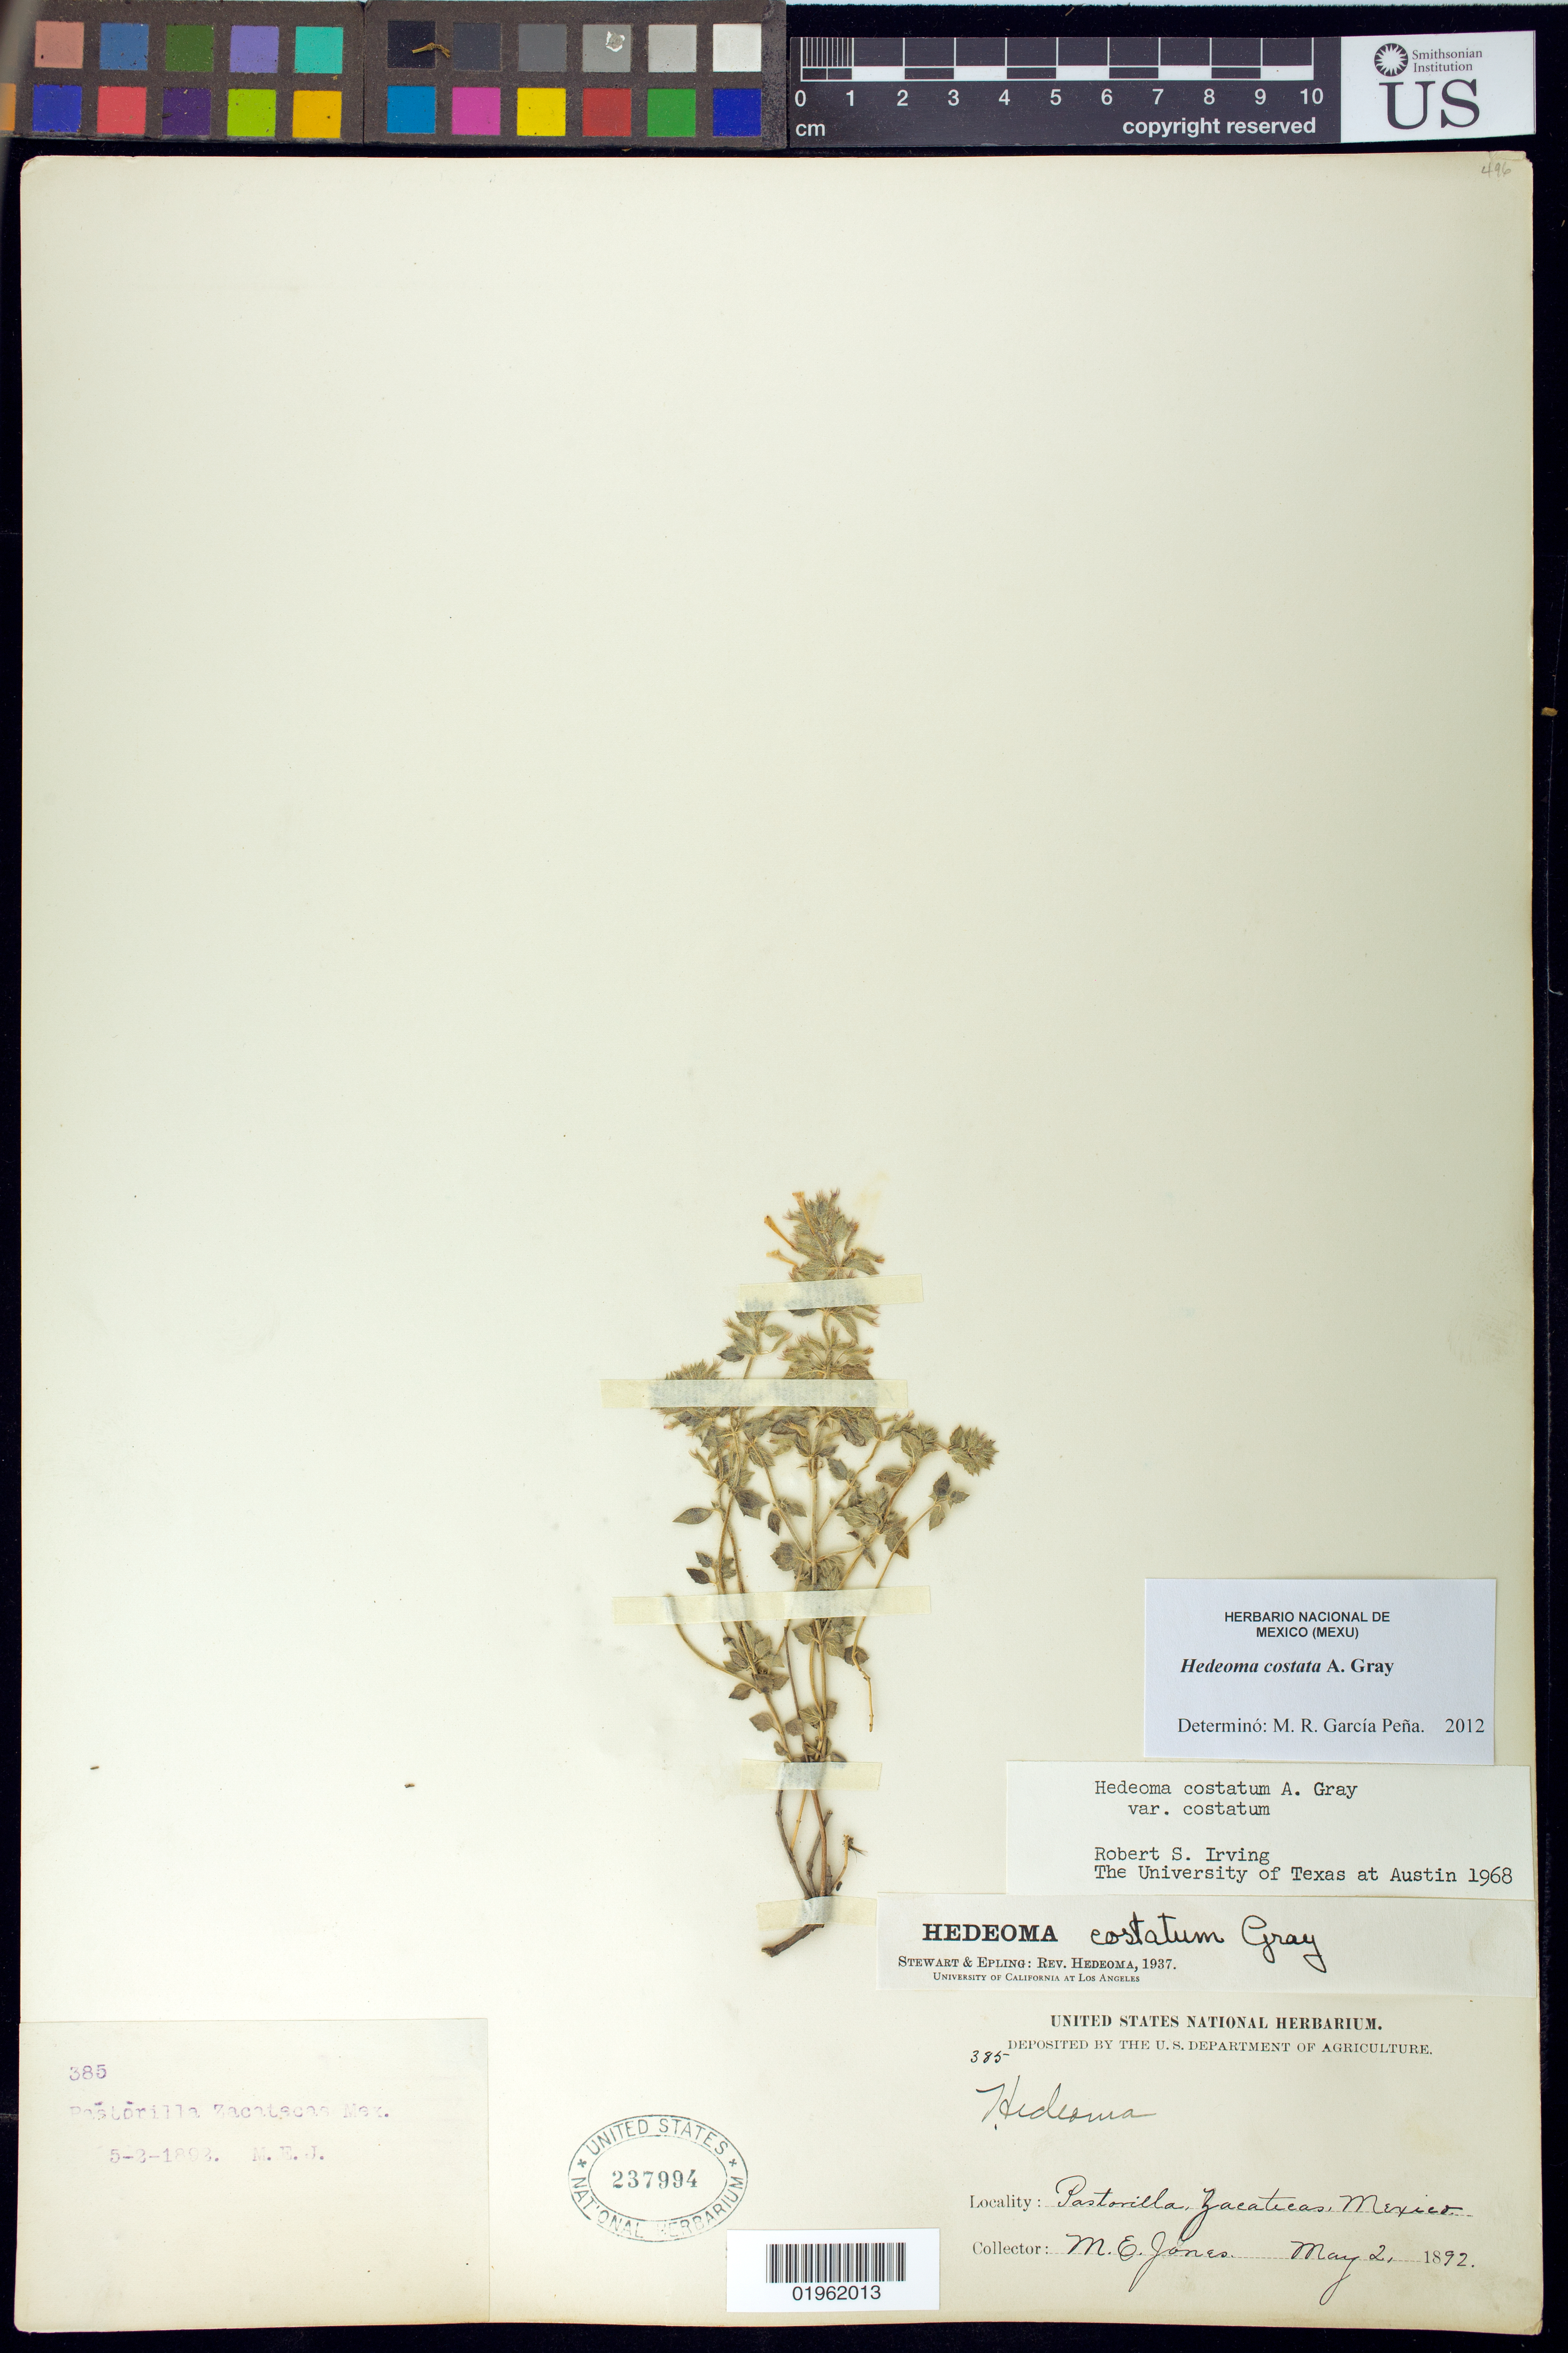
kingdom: Plantae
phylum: Tracheophyta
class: Magnoliopsida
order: Lamiales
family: Lamiaceae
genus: Hedeoma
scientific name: Hedeoma costata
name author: A. Gray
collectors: M. E. Jones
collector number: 385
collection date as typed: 2 May 1892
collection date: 1892-05-02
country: Mexico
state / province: Zacatecas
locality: Pastorilla.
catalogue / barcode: US 237994